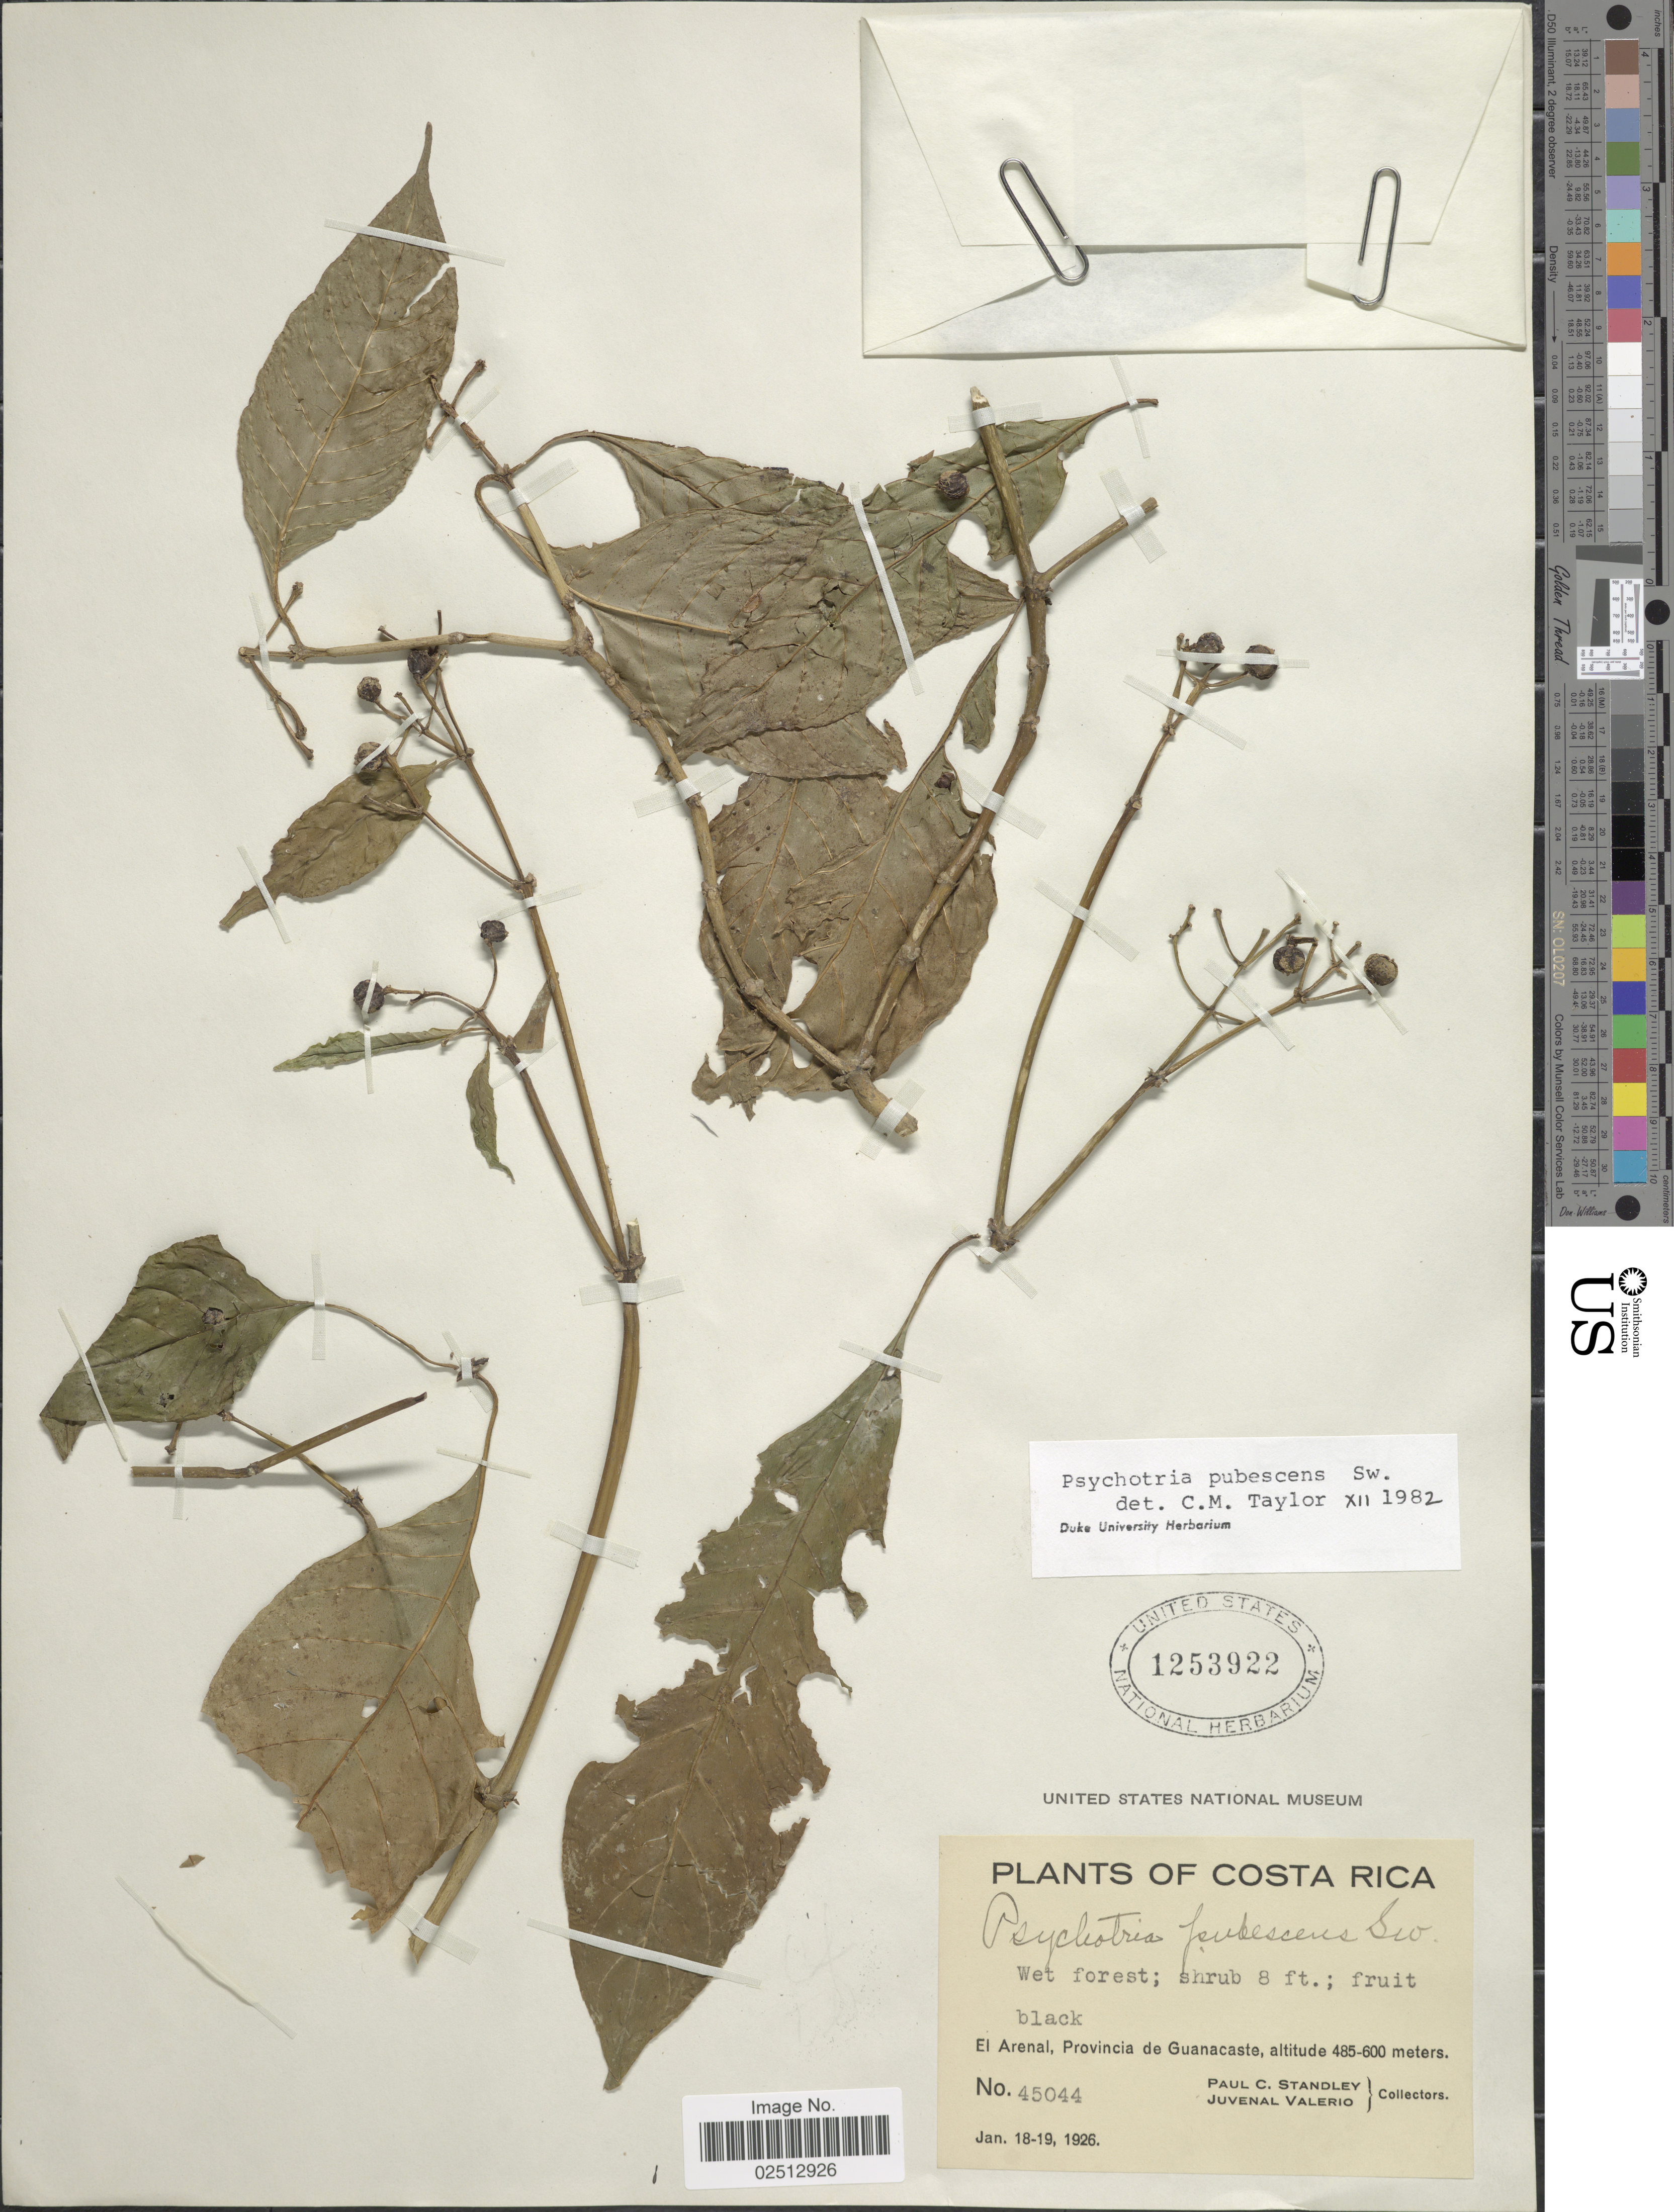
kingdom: Plantae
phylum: Tracheophyta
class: Magnoliopsida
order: Gentianales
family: Rubiaceae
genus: Psychotria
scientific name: Psychotria pubescens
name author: Sw.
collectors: P. C. Standley & J. Valerio R.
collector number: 45044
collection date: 1926-01-18/1926-01-19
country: Costa Rica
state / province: Guanacaste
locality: El Arenal, Provincia de Guanacaste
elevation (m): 485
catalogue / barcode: US 1253922